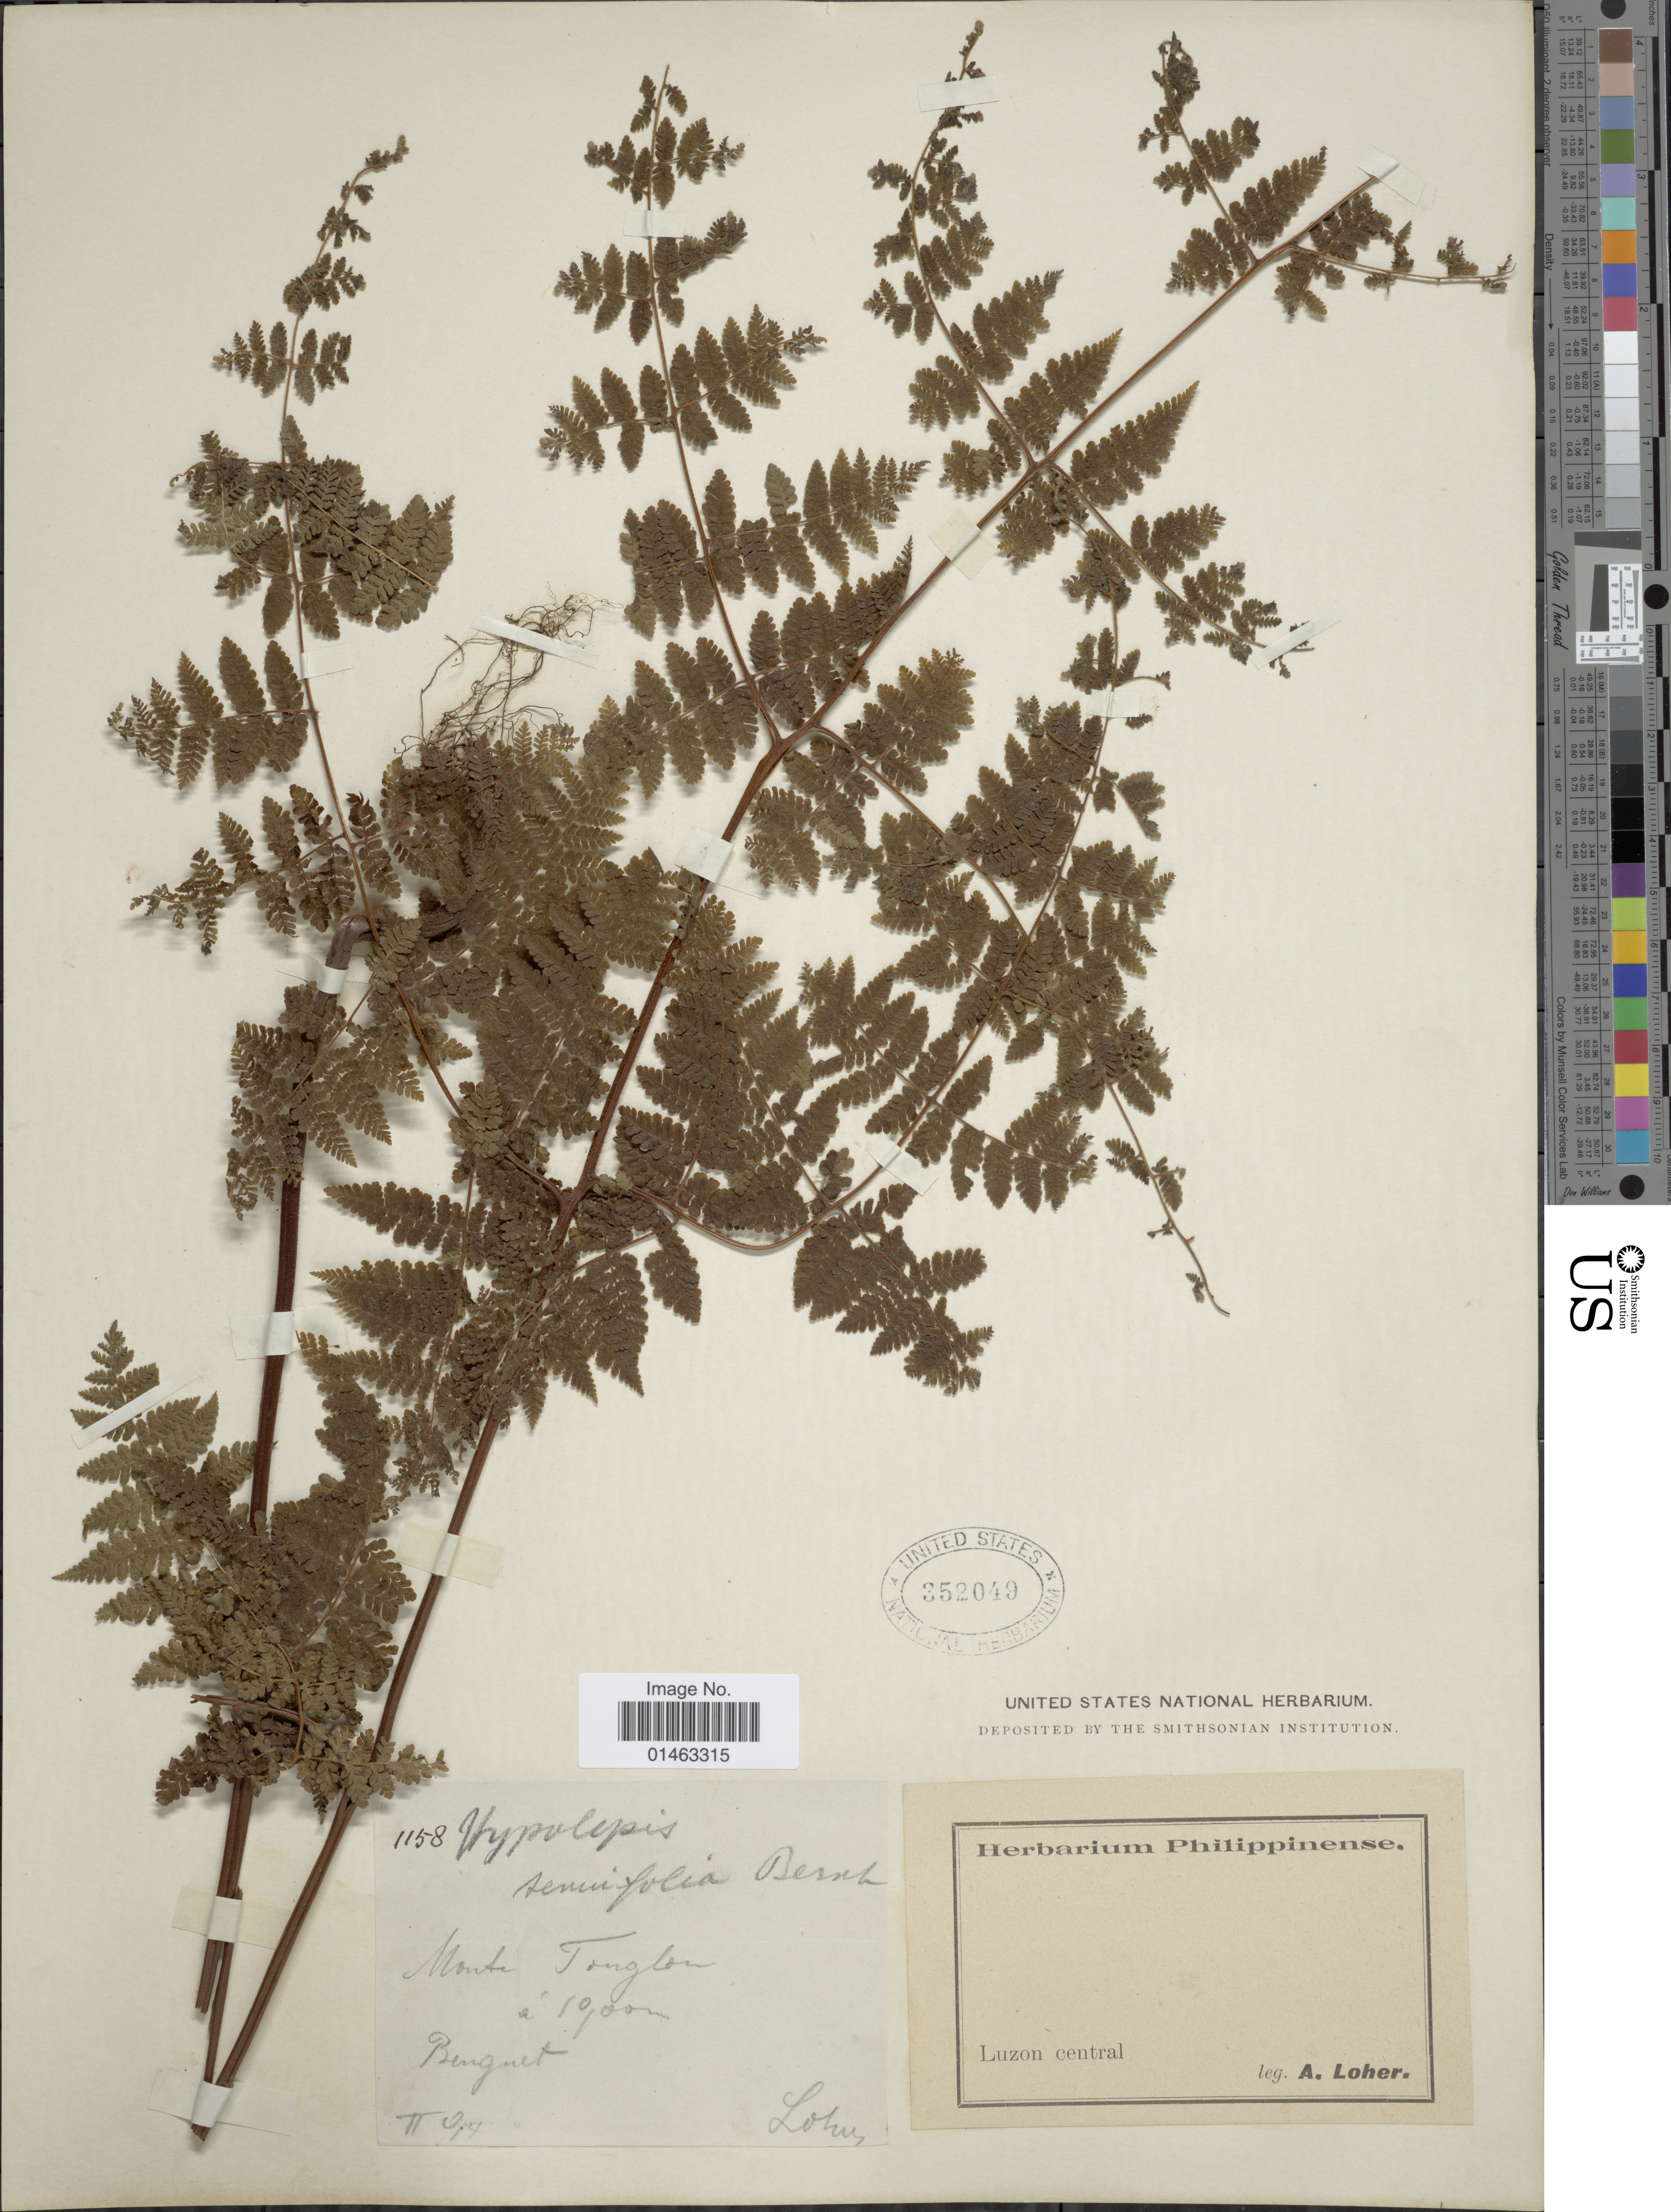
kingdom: Plantae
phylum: Tracheophyta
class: Polypodiopsida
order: Polypodiales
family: Dennstaedtiaceae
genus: Hypolepis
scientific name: Hypolepis tenuifolia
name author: (G. Forst.) Bernh.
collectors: A. Loher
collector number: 1158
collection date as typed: Transcribed d/m/y: /2/4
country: Philippines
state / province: Central Luzon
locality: Monte Tonglon Benguet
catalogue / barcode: US 352049